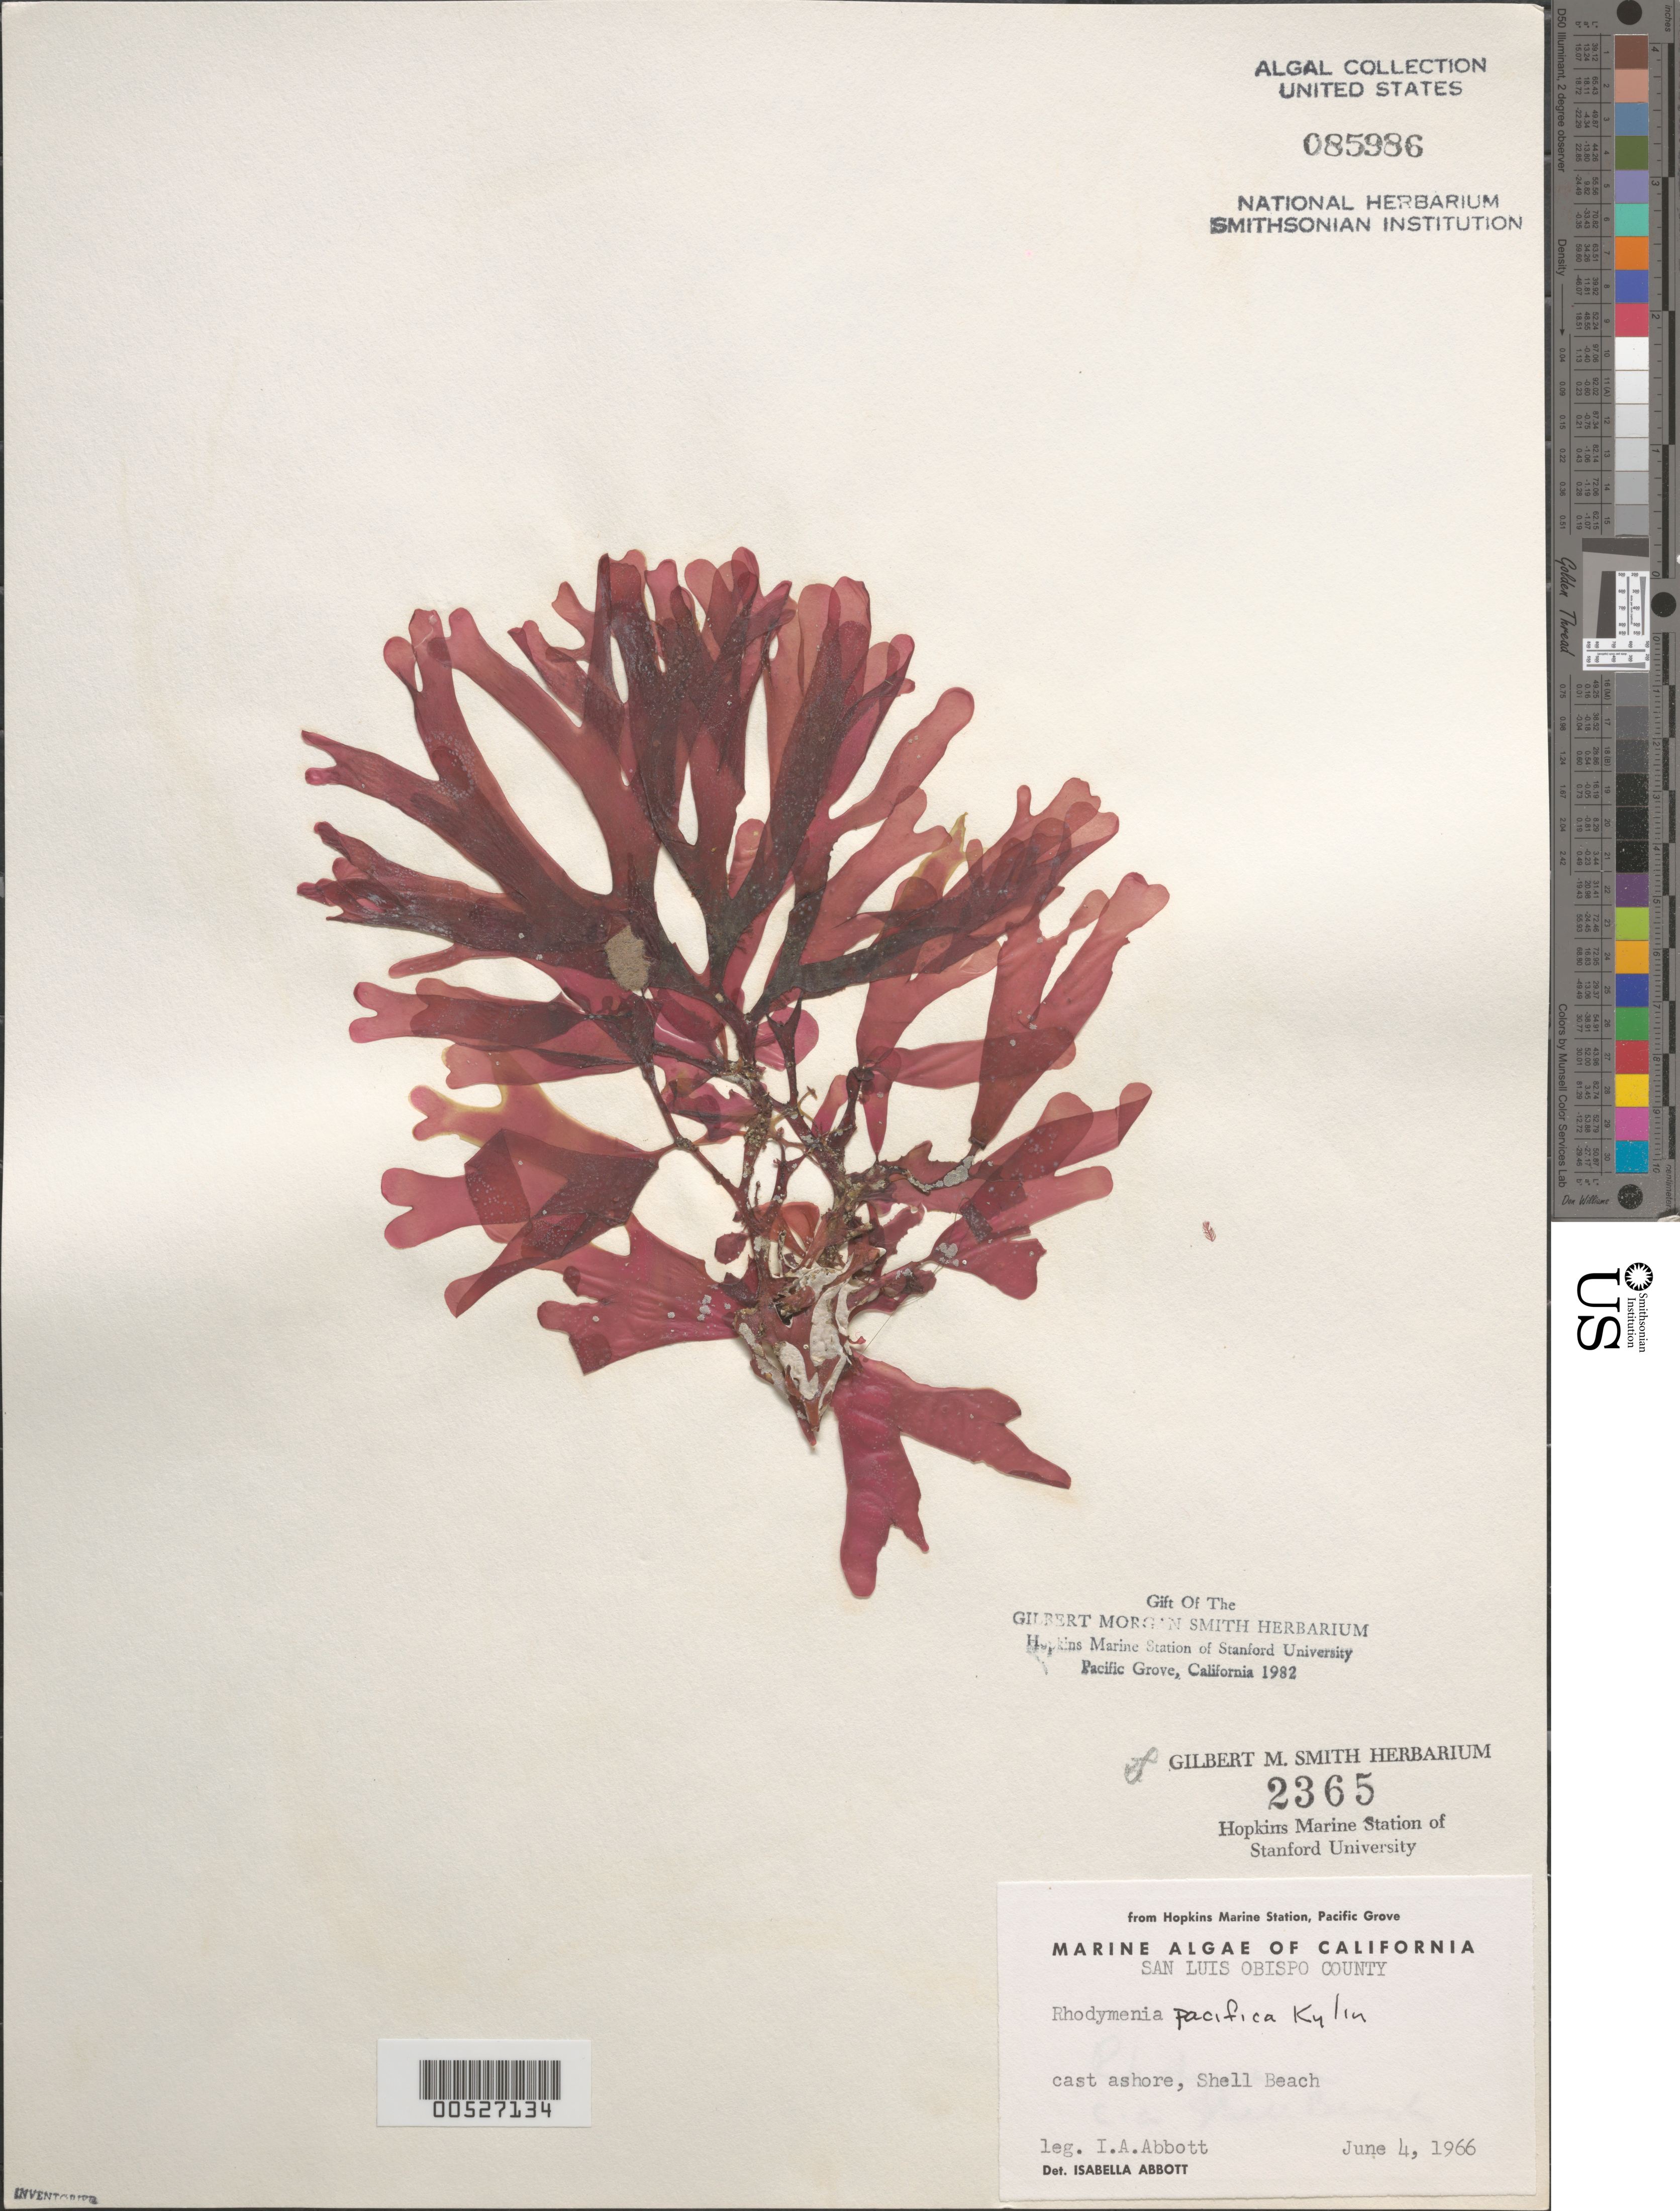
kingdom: Plantae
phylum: Rhodophyta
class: Florideophyceae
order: Rhodymeniales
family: Rhodymeniaceae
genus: Rhodymenia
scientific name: Rhodymenia pacifica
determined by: Abbott, Isabella A.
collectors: I. A. Abbott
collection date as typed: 04 Jun 1966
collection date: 1966-06-04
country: United States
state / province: California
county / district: San Luis Obispo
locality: Shell Beach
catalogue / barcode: US 85986